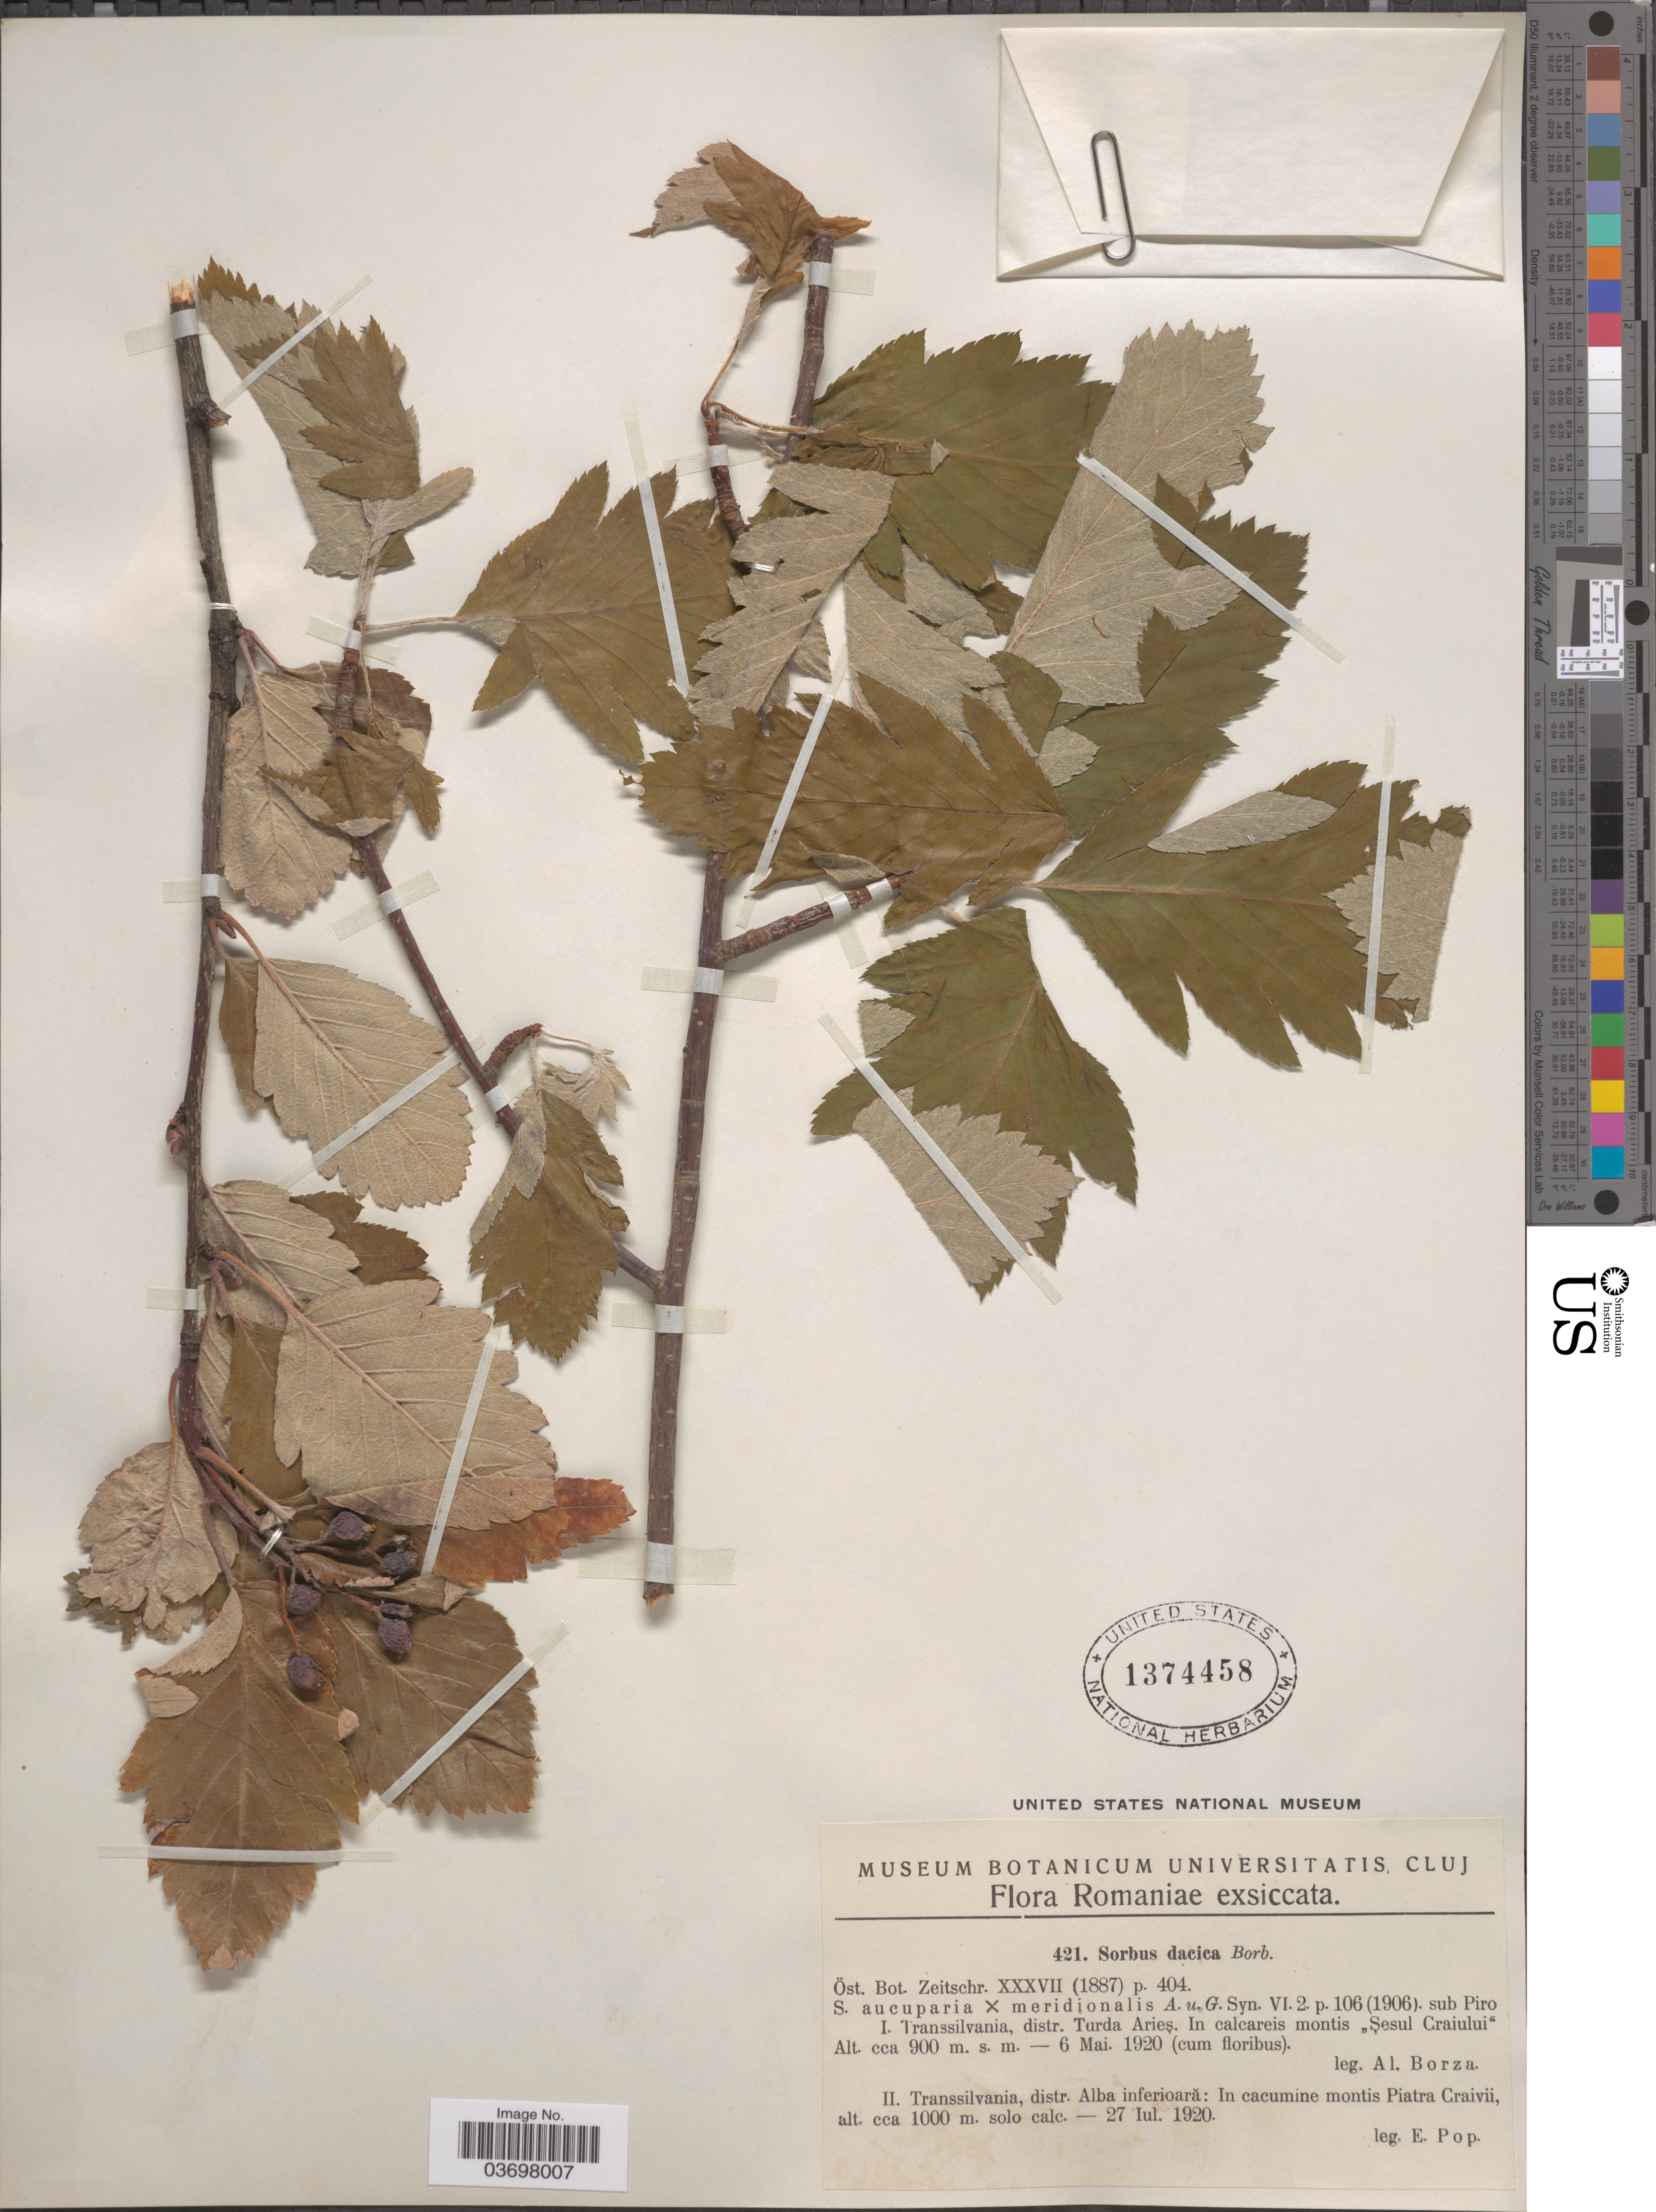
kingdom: Plantae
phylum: Tracheophyta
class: Magnoliopsida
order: Rosales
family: Rosaceae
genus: Sorbus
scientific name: Sorbus dacica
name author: Ronniger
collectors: E. Pop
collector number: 421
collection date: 1920-07-27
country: Romania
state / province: Alba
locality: Transsilvania, distr. Alba inferioară: In cacumine montis Piatra Craivii.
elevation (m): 1000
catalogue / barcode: US 1374458-2